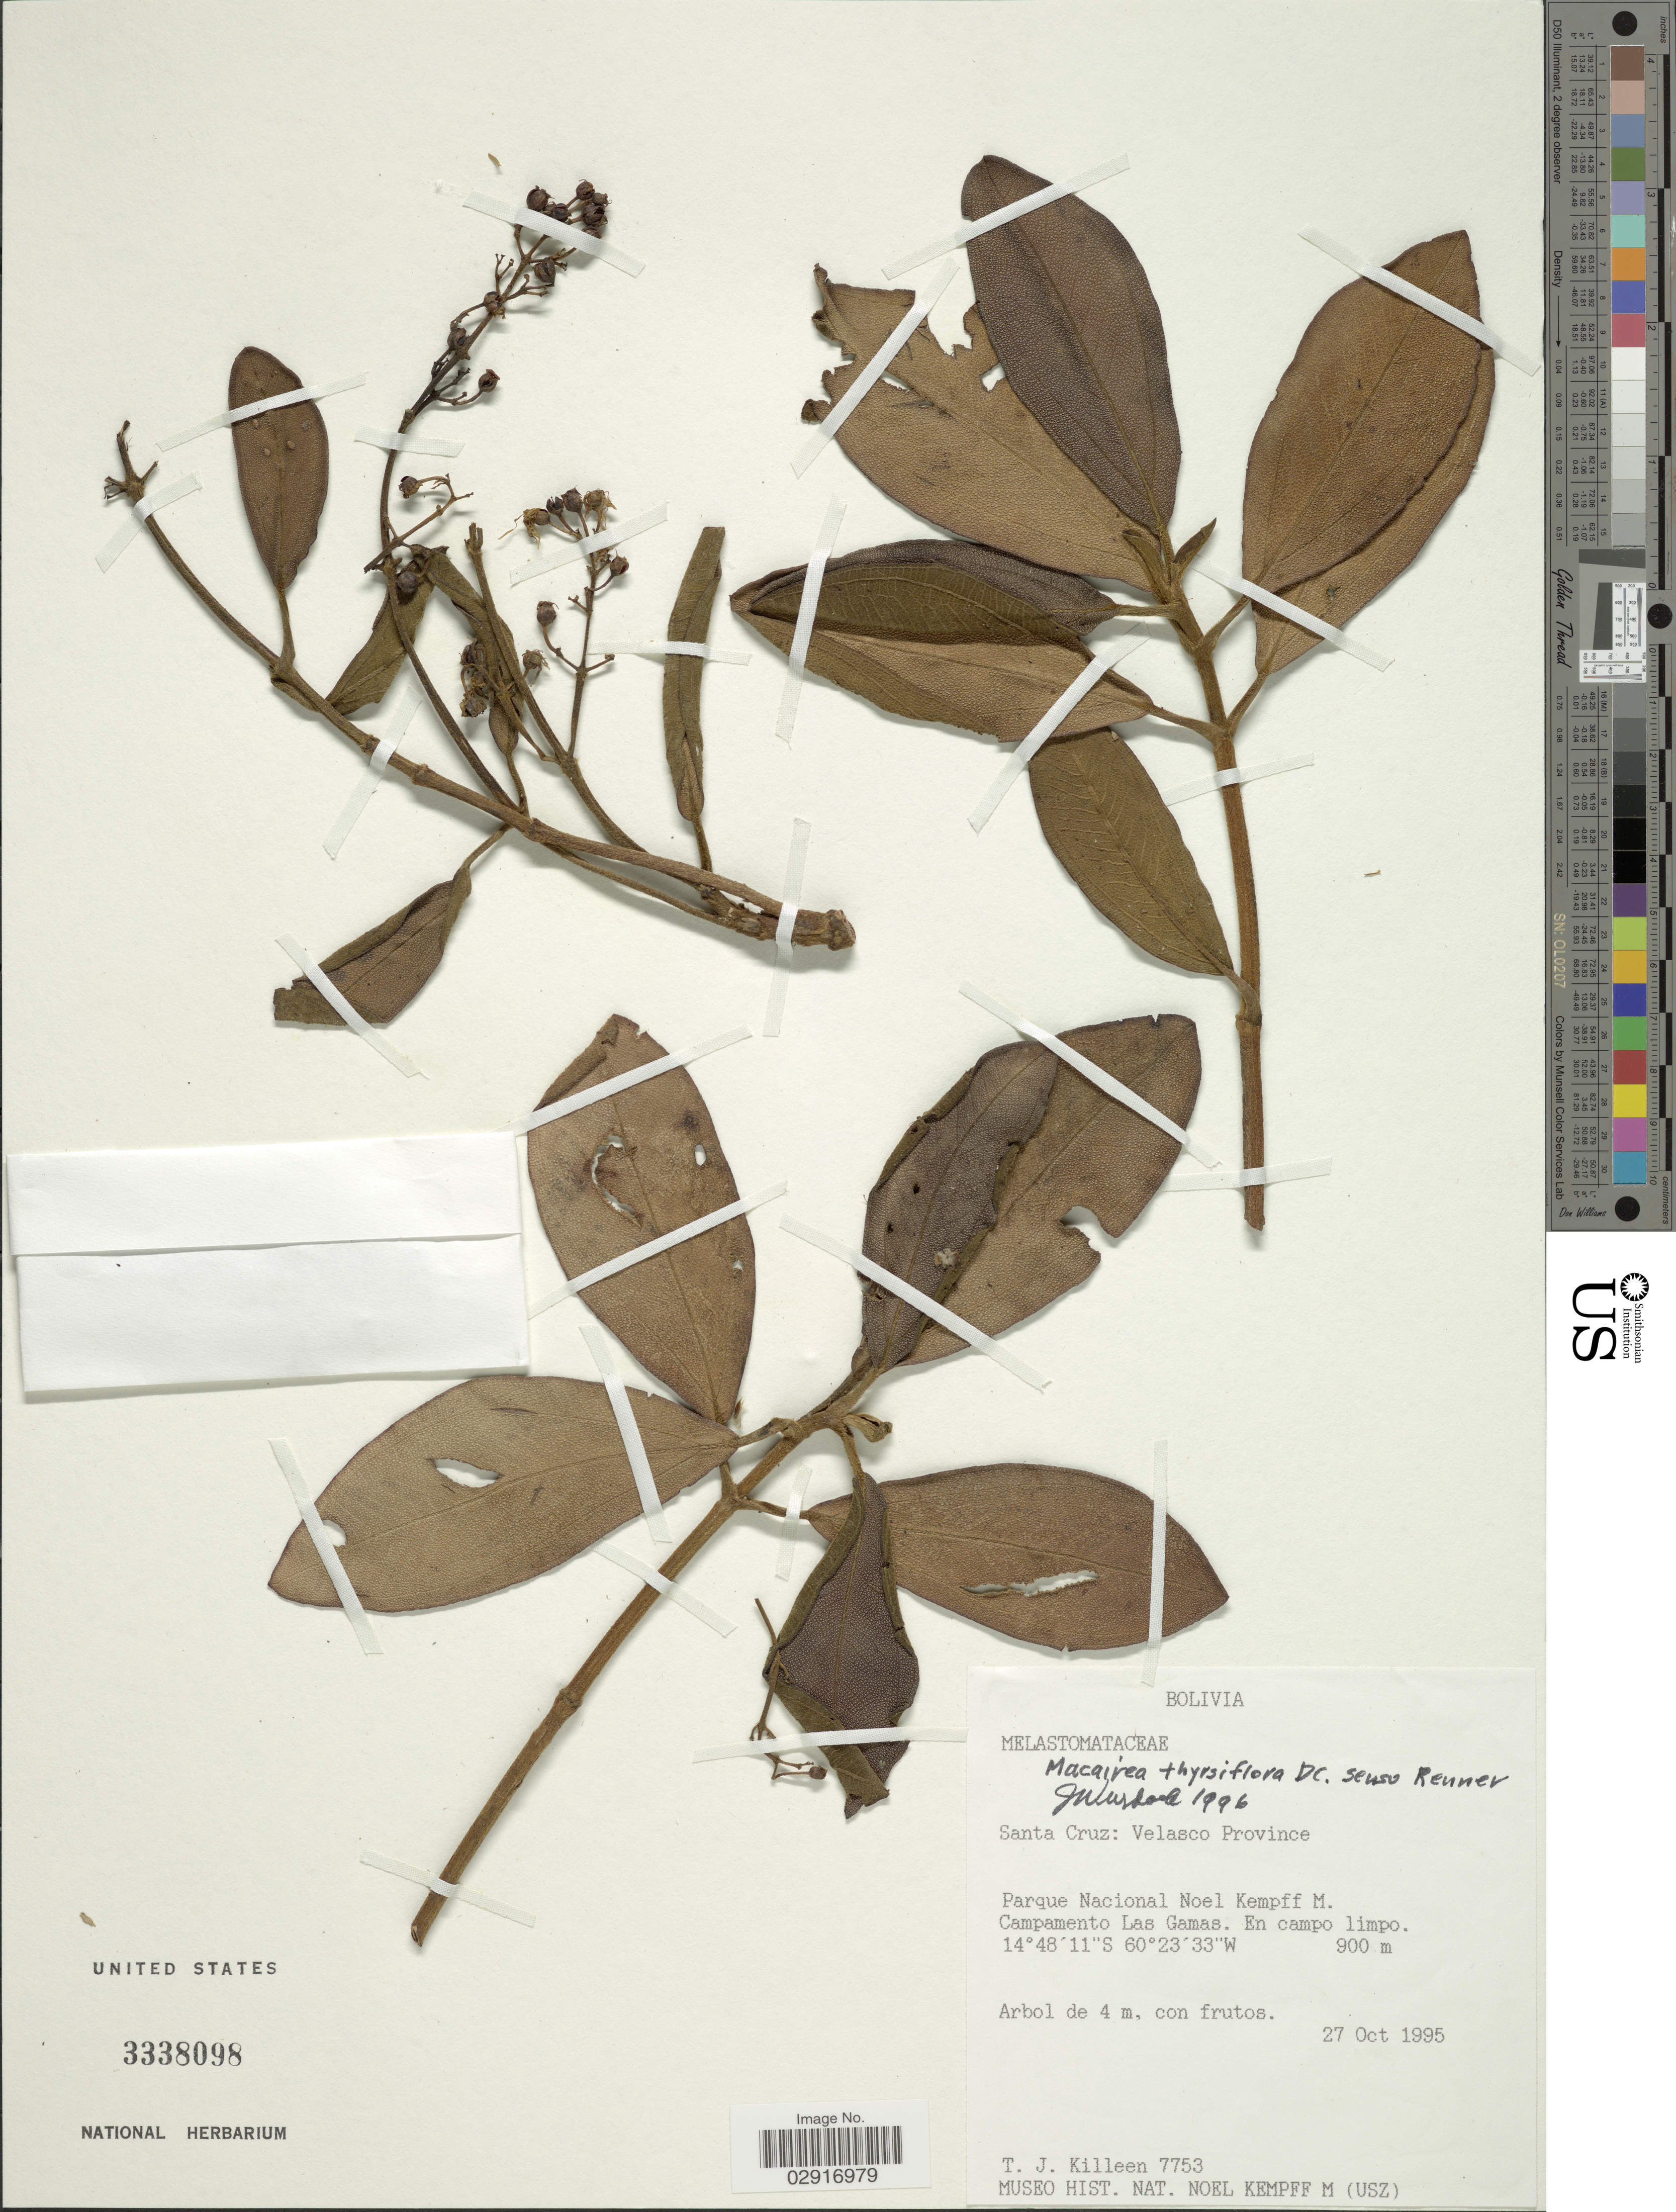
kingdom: Plantae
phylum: Tracheophyta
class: Magnoliopsida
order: Myrtales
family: Melastomataceae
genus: Macairea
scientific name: Macairea radula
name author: (Bonpl.) DC.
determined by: Nunes da Silva, Diego, (RB), Jardim Botanico do Rio de Janeiro - Herbario (BRAZIL)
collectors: T. J. Killeen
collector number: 7753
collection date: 1995-10-27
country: Bolivia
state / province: Santa Cruz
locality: Velasco Province. Parque Nacional Noel Kempff M. Campamento Las Gamas.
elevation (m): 900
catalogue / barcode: US 3338098